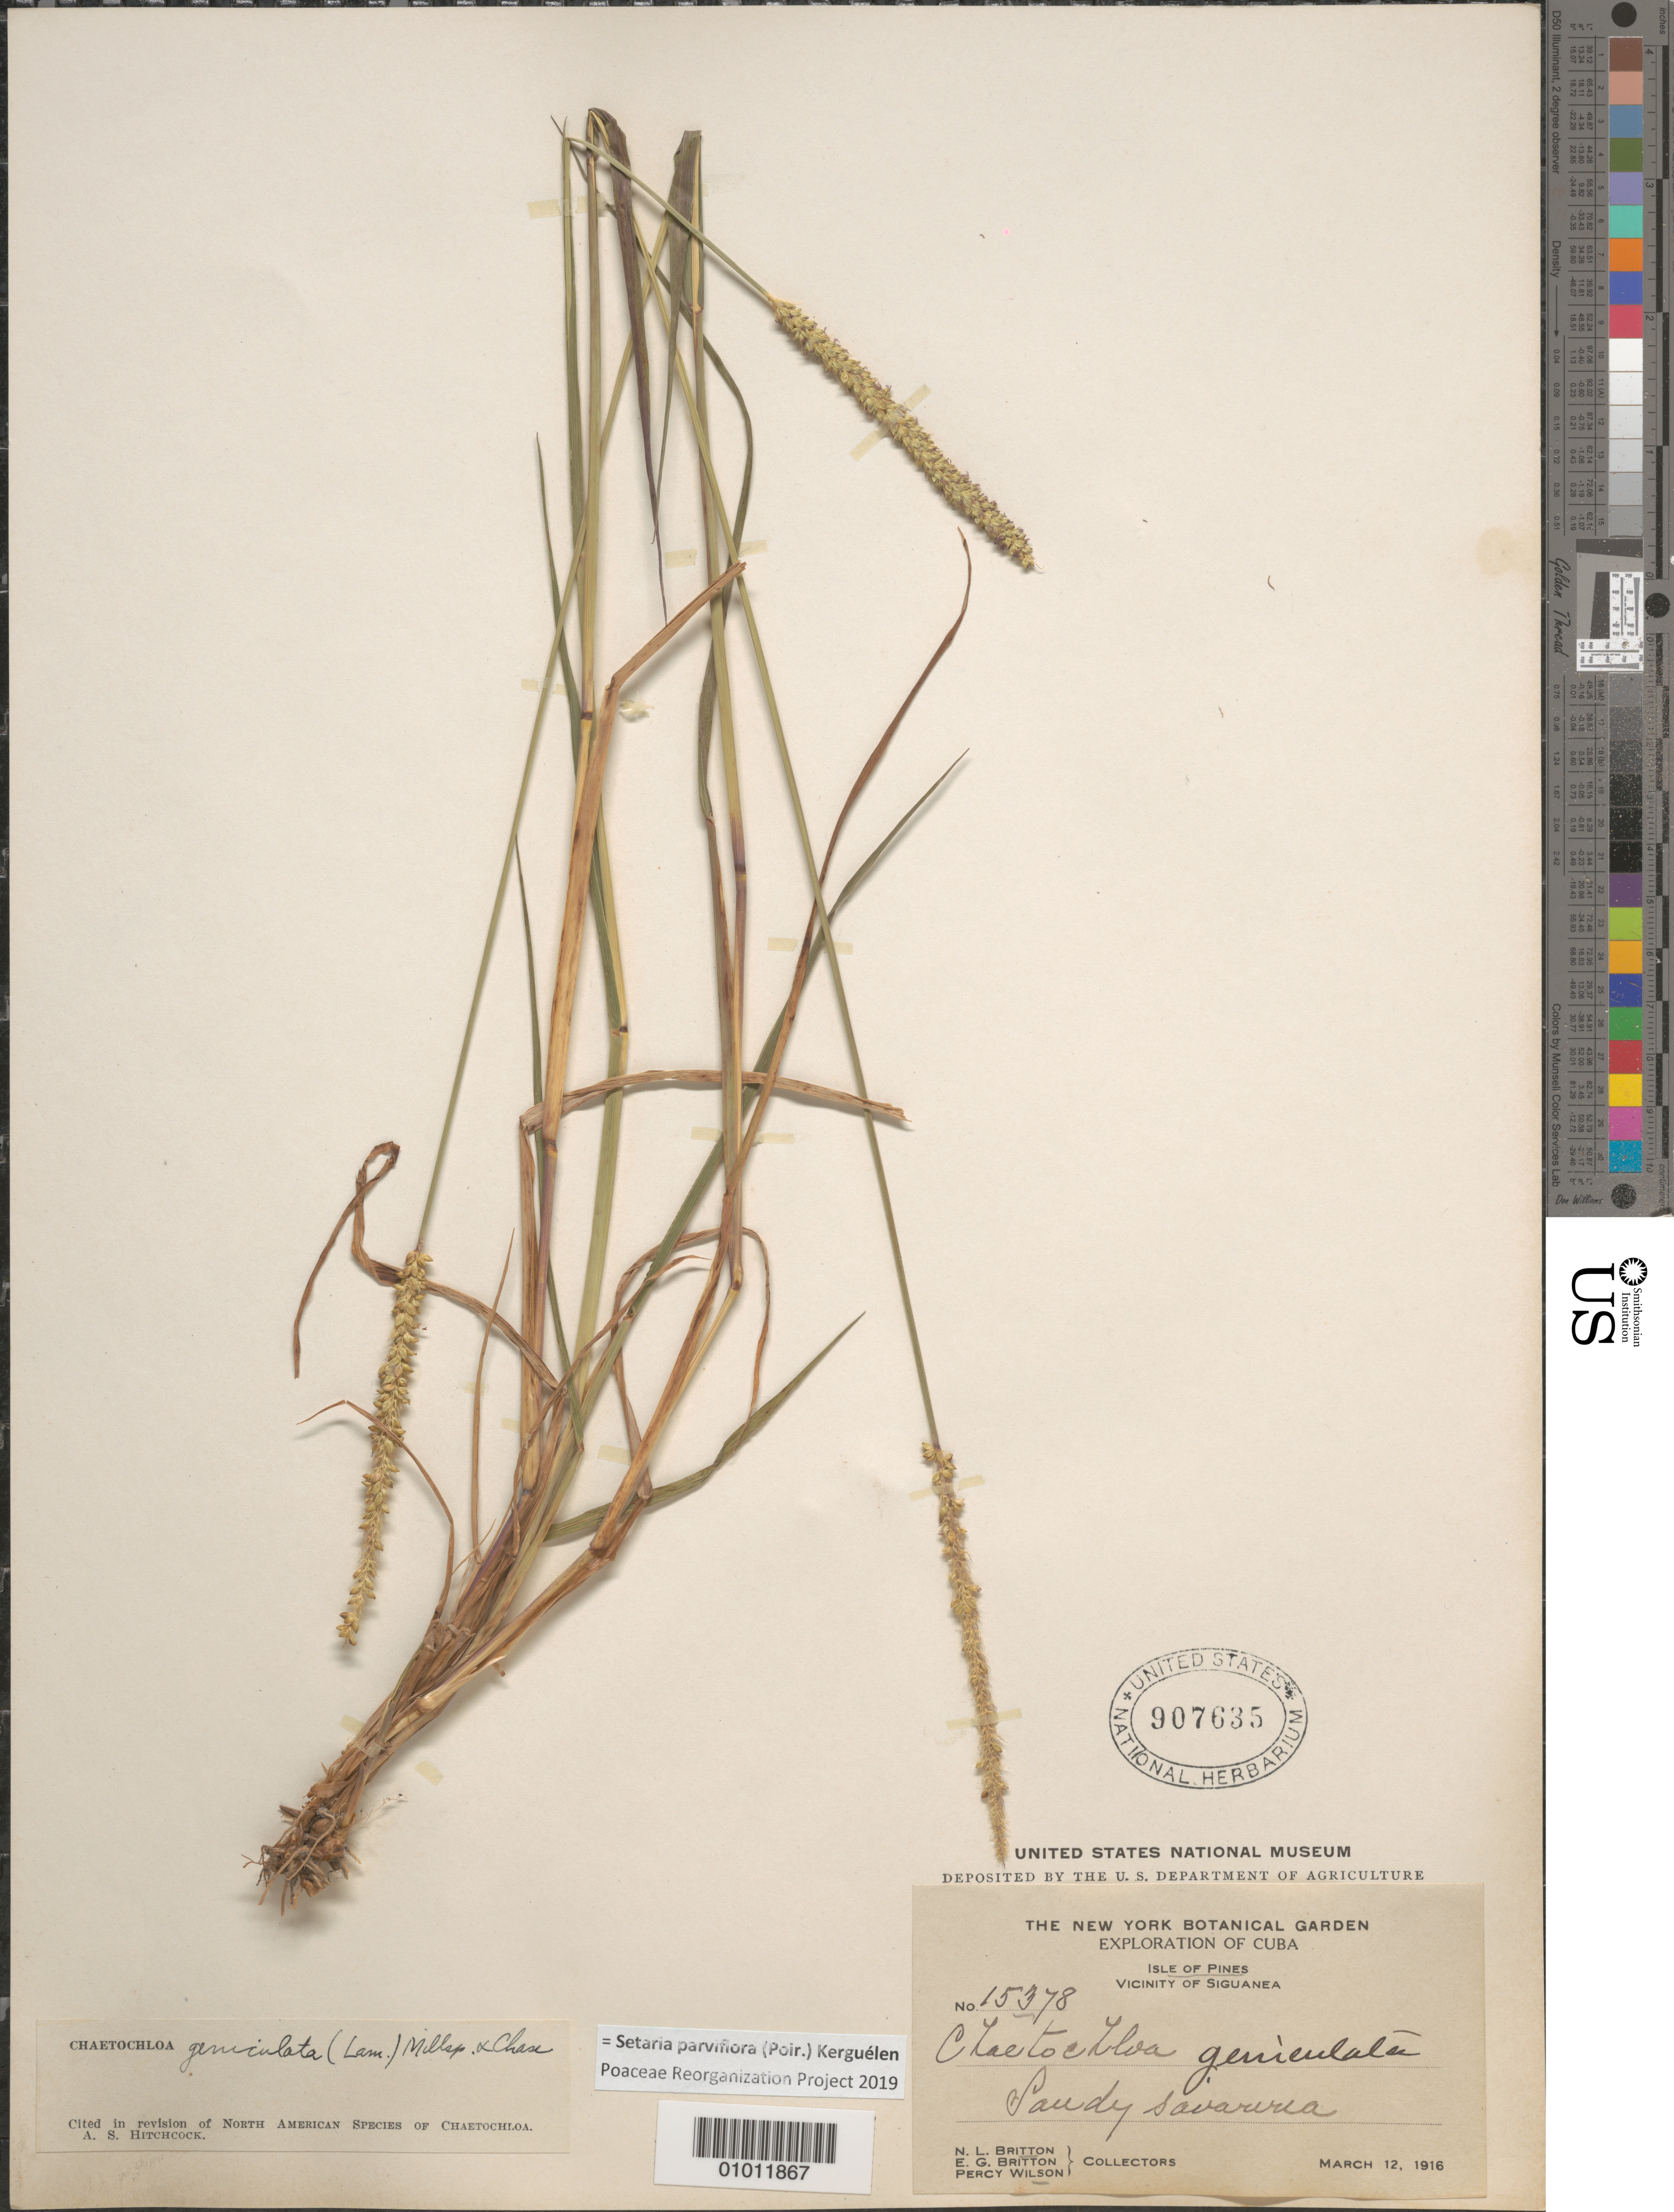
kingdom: Plantae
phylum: Tracheophyta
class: Liliopsida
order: Poales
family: Poaceae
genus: Setaria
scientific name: Setaria parviflora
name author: (Poir.) Kerguélen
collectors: N. Britton, E. G. Britton & P. Wilson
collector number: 15378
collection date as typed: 12 Mar 1916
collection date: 1916-03-12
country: Cuba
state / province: Isla de la Juventud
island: Isla de la Juventud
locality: [Isle of Pines], Vicinity of Siguanea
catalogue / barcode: US 907635